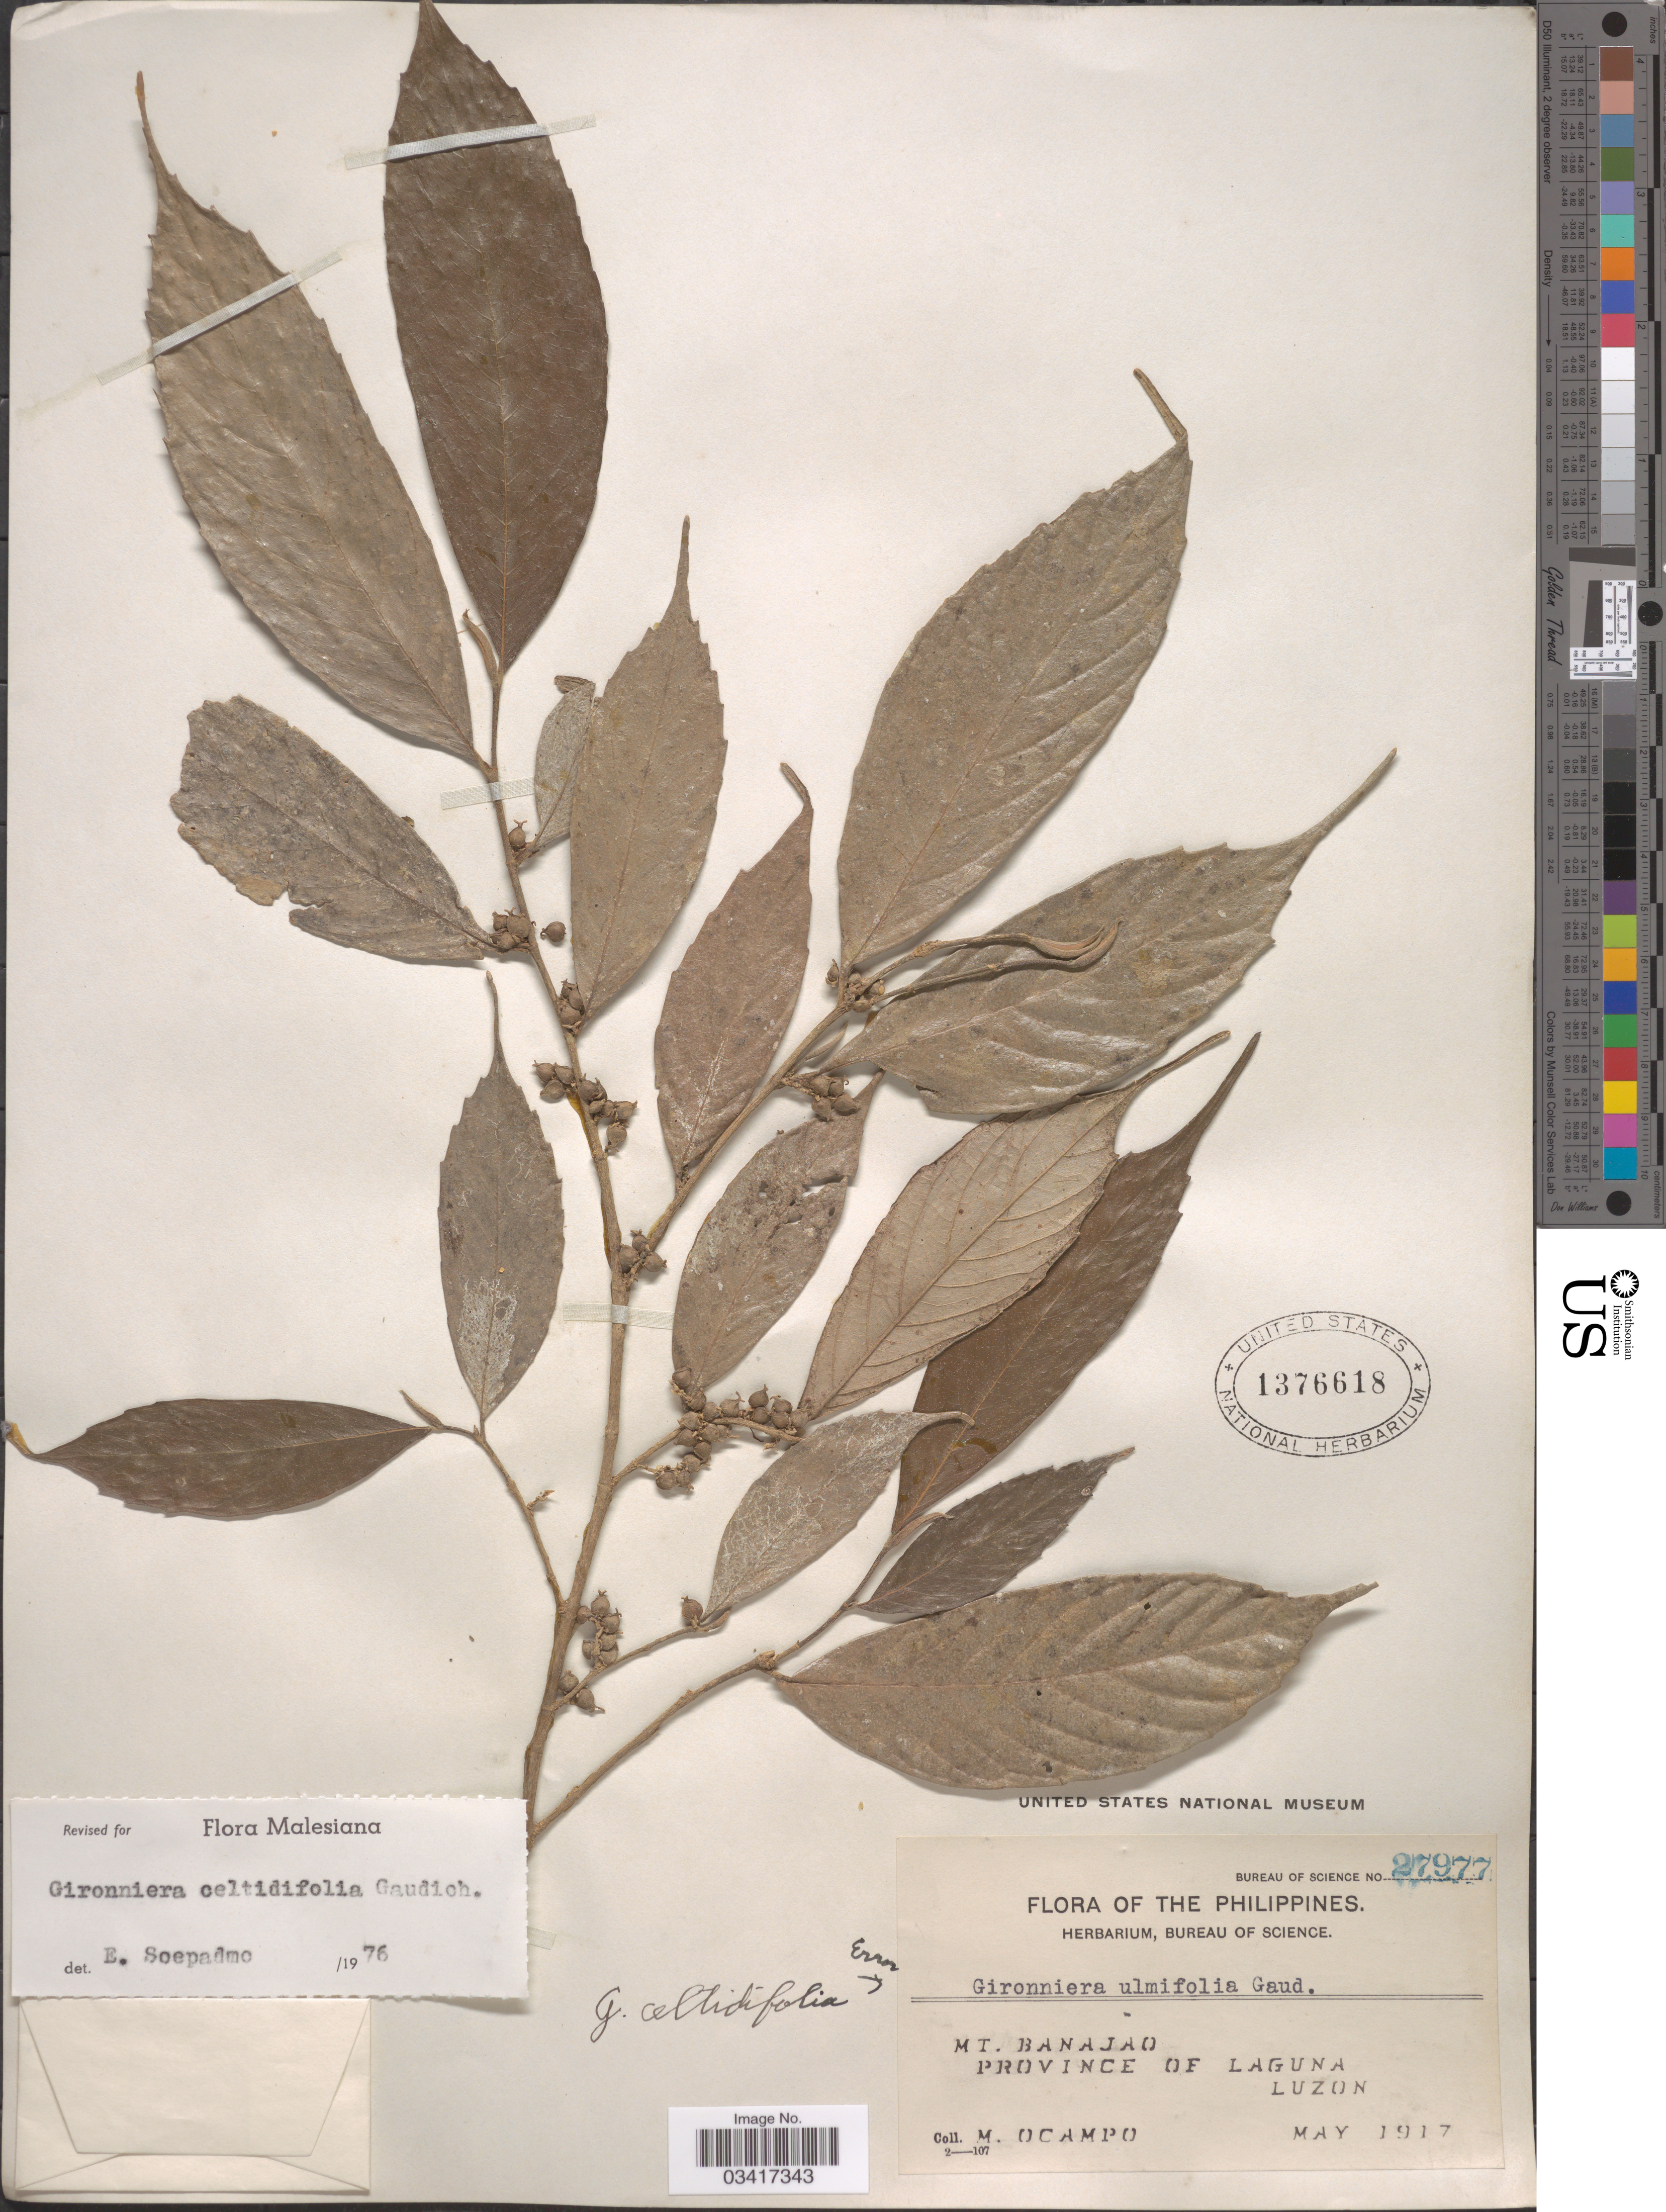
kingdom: Plantae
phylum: Tracheophyta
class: Magnoliopsida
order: Rosales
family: Cannabaceae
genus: Gironniera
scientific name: Gironniera celtidifolia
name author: Gaudich.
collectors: M. Ocampo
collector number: Bureau of Science 27977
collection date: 1917-05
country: Philippines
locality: Mt. Banajao, Province of Laguna, Luzon.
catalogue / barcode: US 1376618